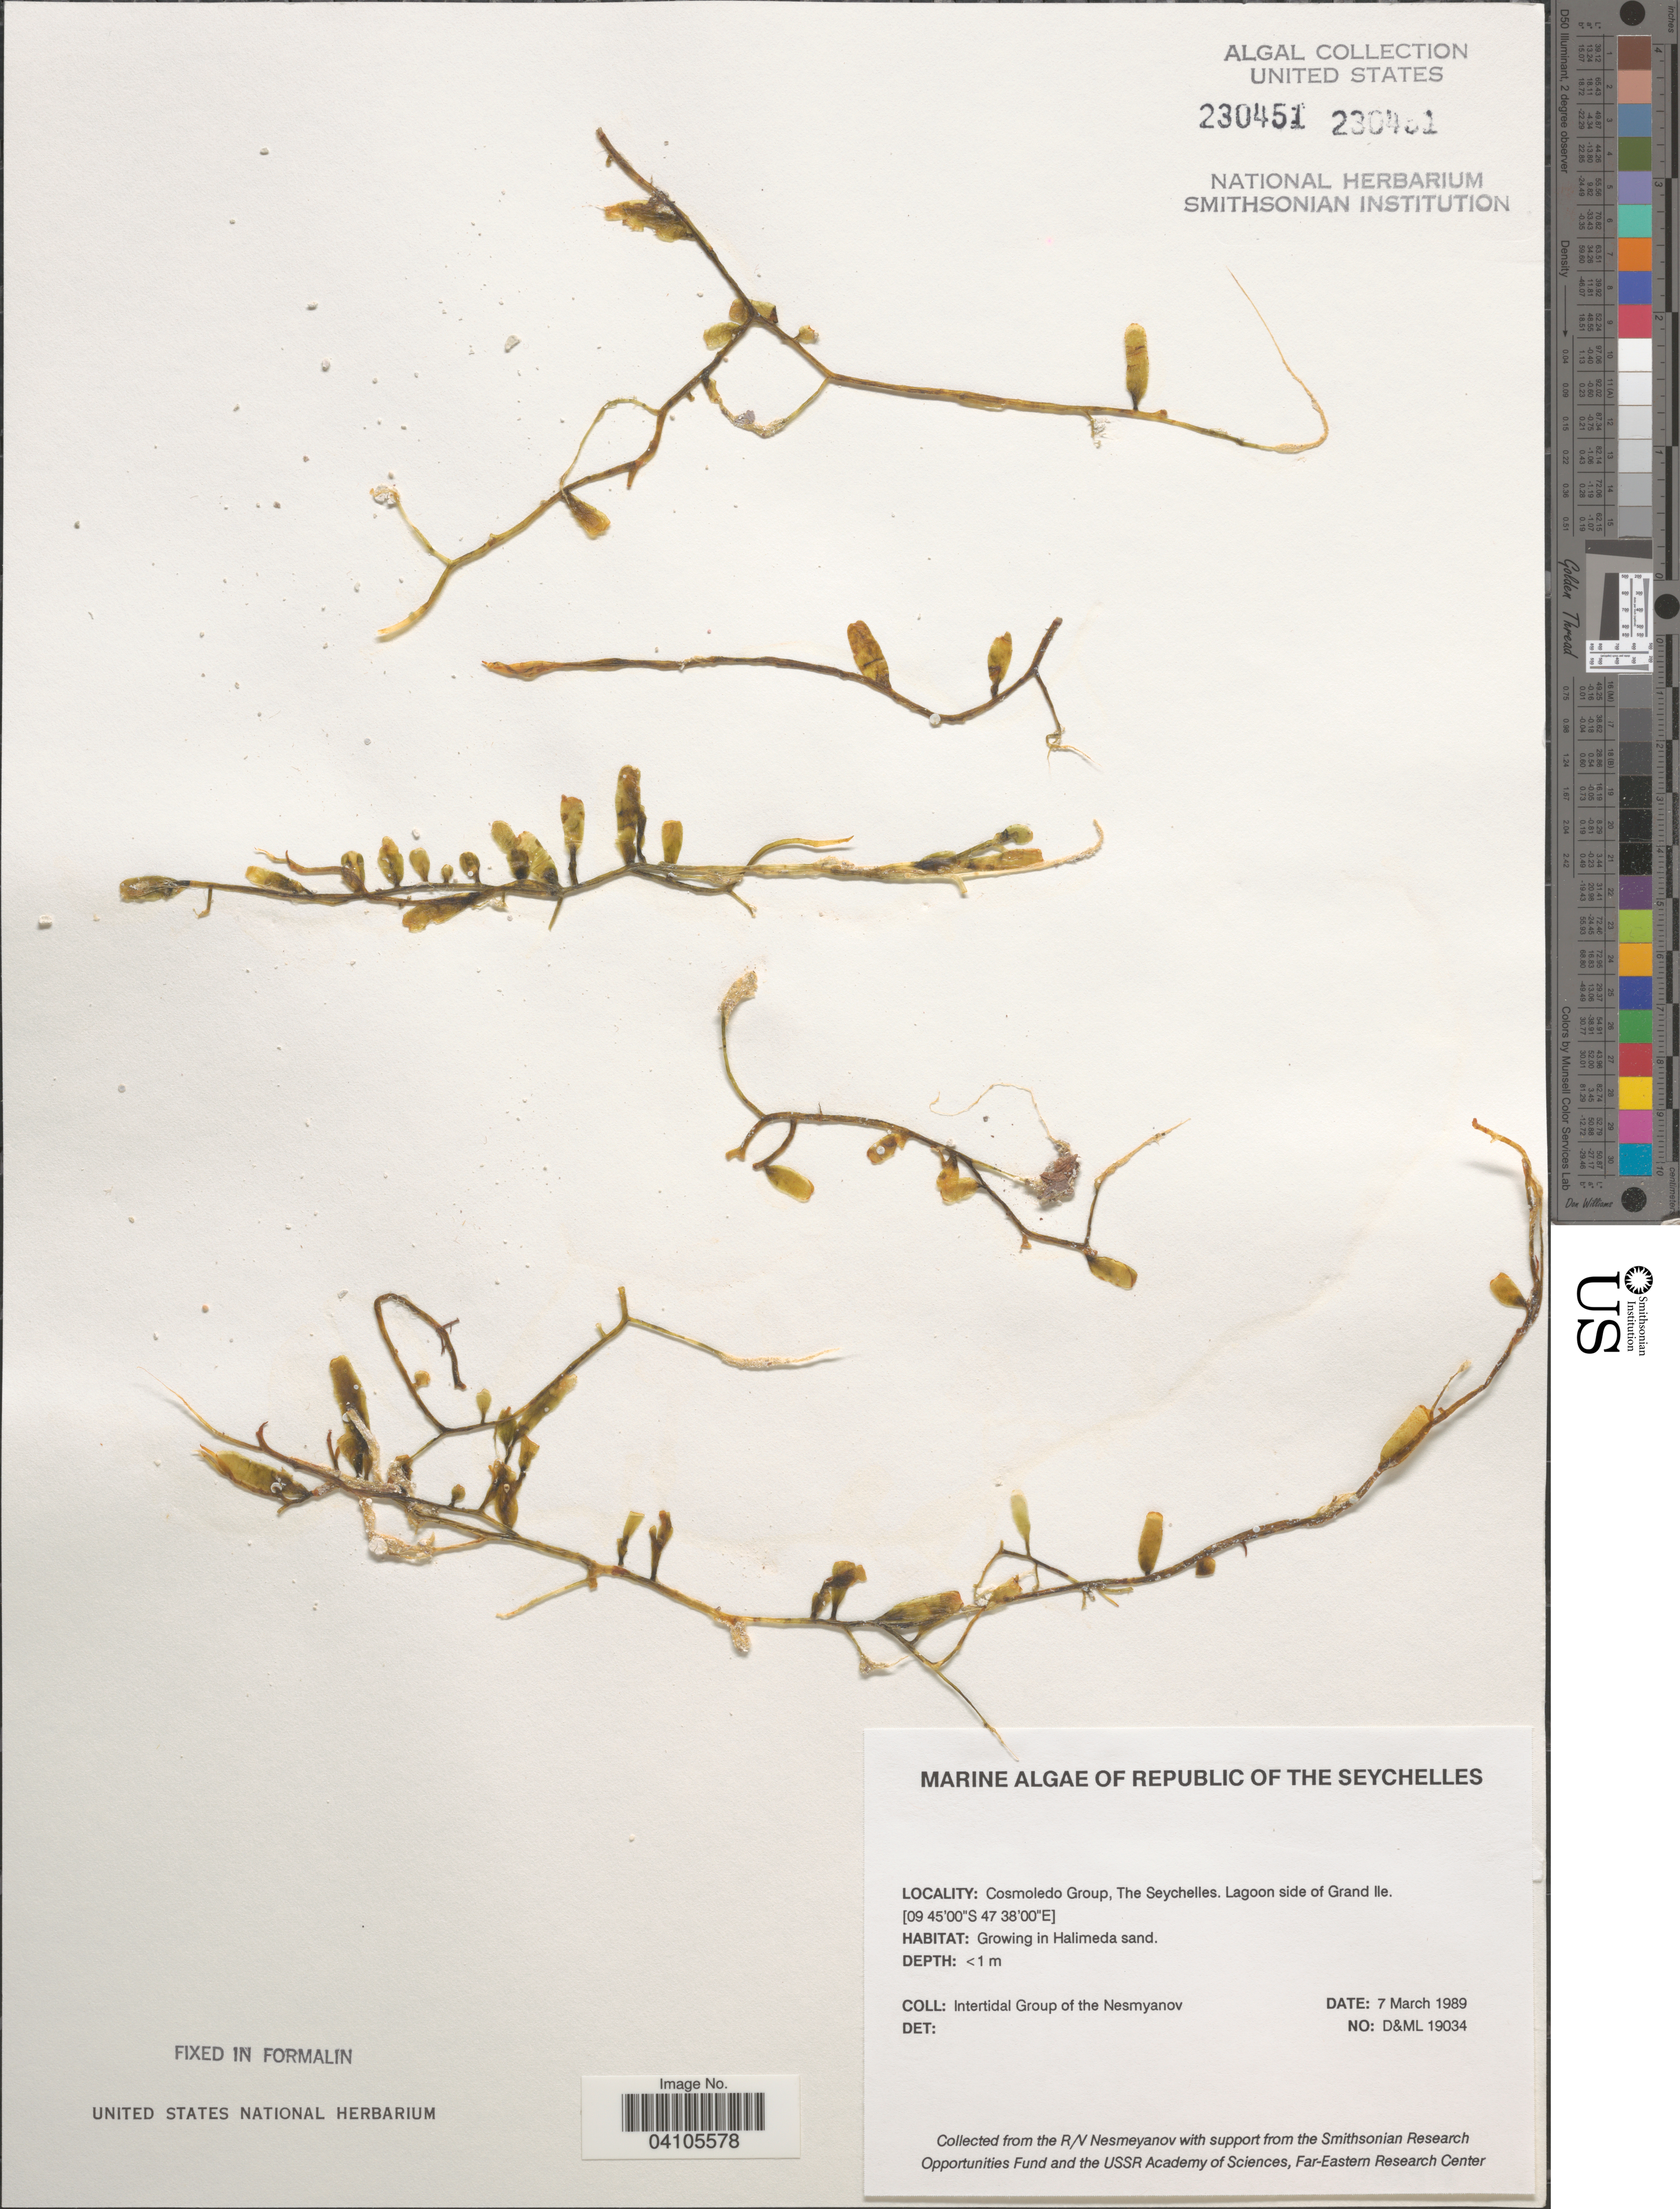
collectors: Intertidal Group of the Nesmyanov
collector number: D&ML 19034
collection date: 1989-03-07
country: Seychelles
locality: Cosmoledo Group. Lagoon side of Grand Ile.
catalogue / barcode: US 230451